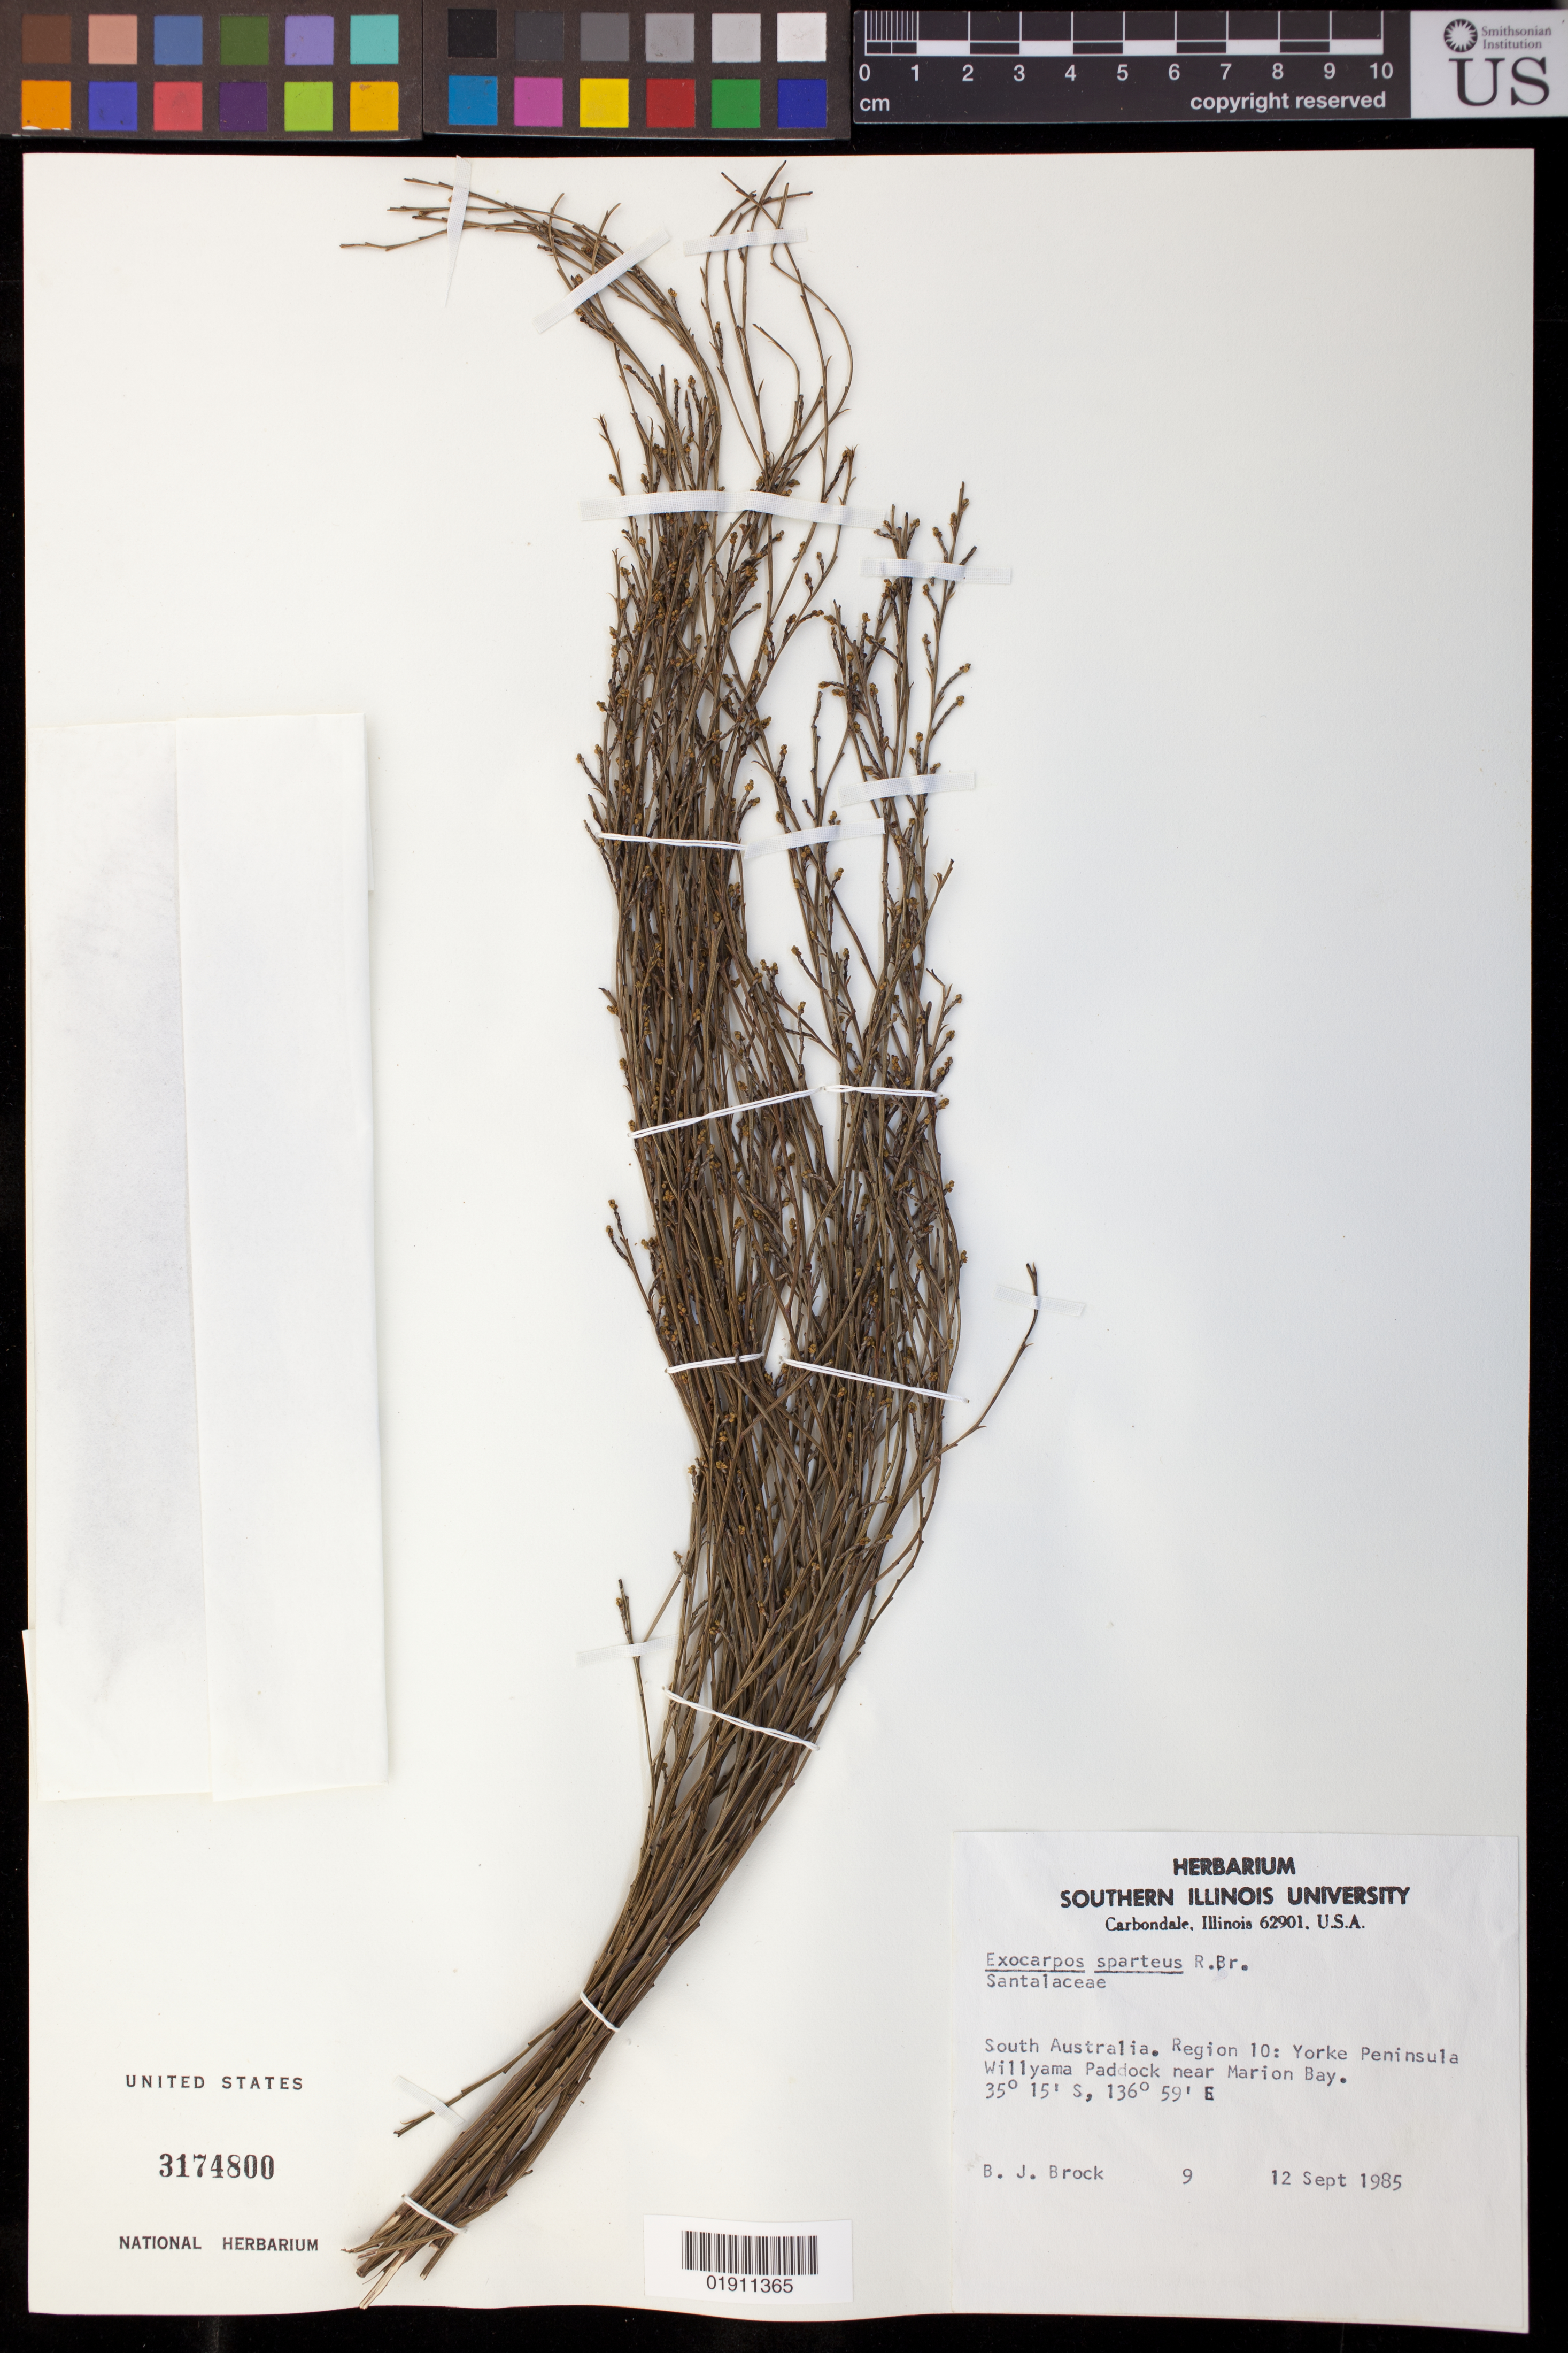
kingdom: Plantae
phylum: Tracheophyta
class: Magnoliopsida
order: Santalales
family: Santalaceae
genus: Exocarpos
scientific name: Exocarpos sparteus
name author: R. Br.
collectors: B. Brock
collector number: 9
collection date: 1985-09-12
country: Australia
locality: Region 10: Yorke Peninsula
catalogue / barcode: US 3174800